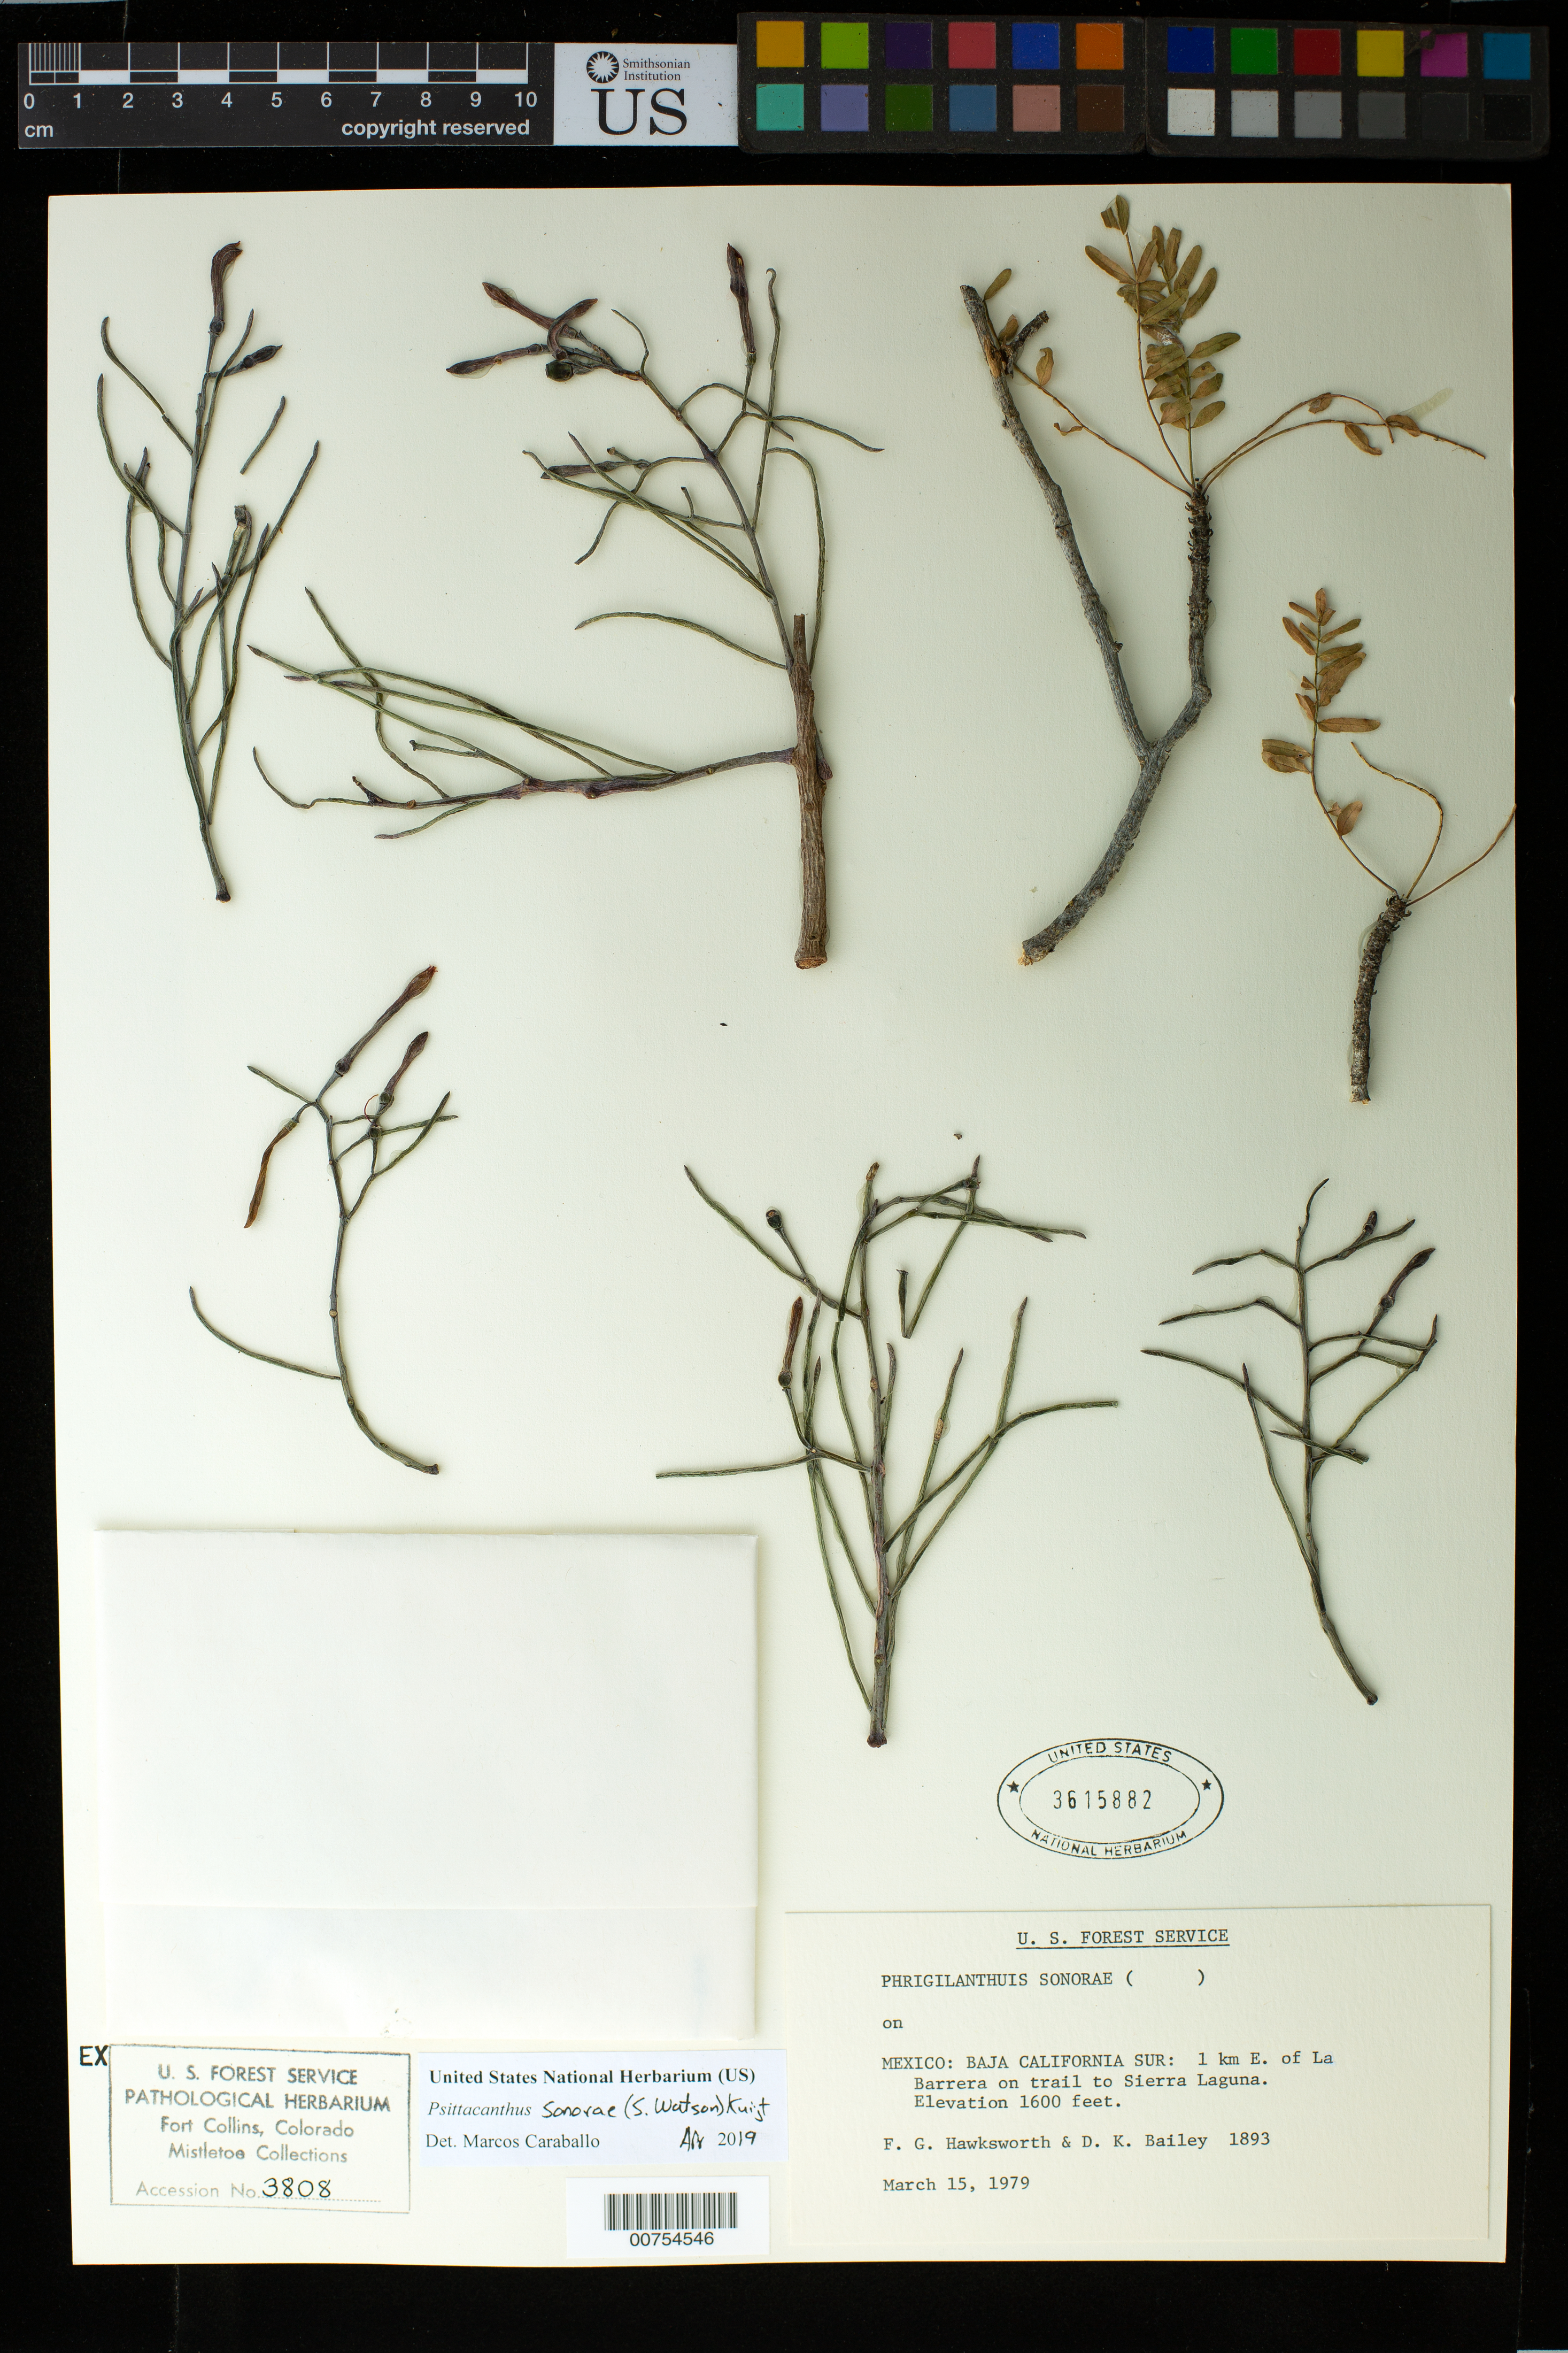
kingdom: Plantae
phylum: Tracheophyta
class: Magnoliopsida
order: Santalales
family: Loranthaceae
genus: Psittacanthus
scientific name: Psittacanthus sonorae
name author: (S. Watson) Kuijt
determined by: Caraballo-Ortiz, Marcos A., (MISS), University of Mississippi (UNITED STATES)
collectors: F. G. Hawksworth & D. K. Bailey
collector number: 1893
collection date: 1979-03-15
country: Mexico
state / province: Baja California Sur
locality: La Barrera, 1 km E on trail to Sierra Laguna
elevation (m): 488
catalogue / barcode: US 3615882